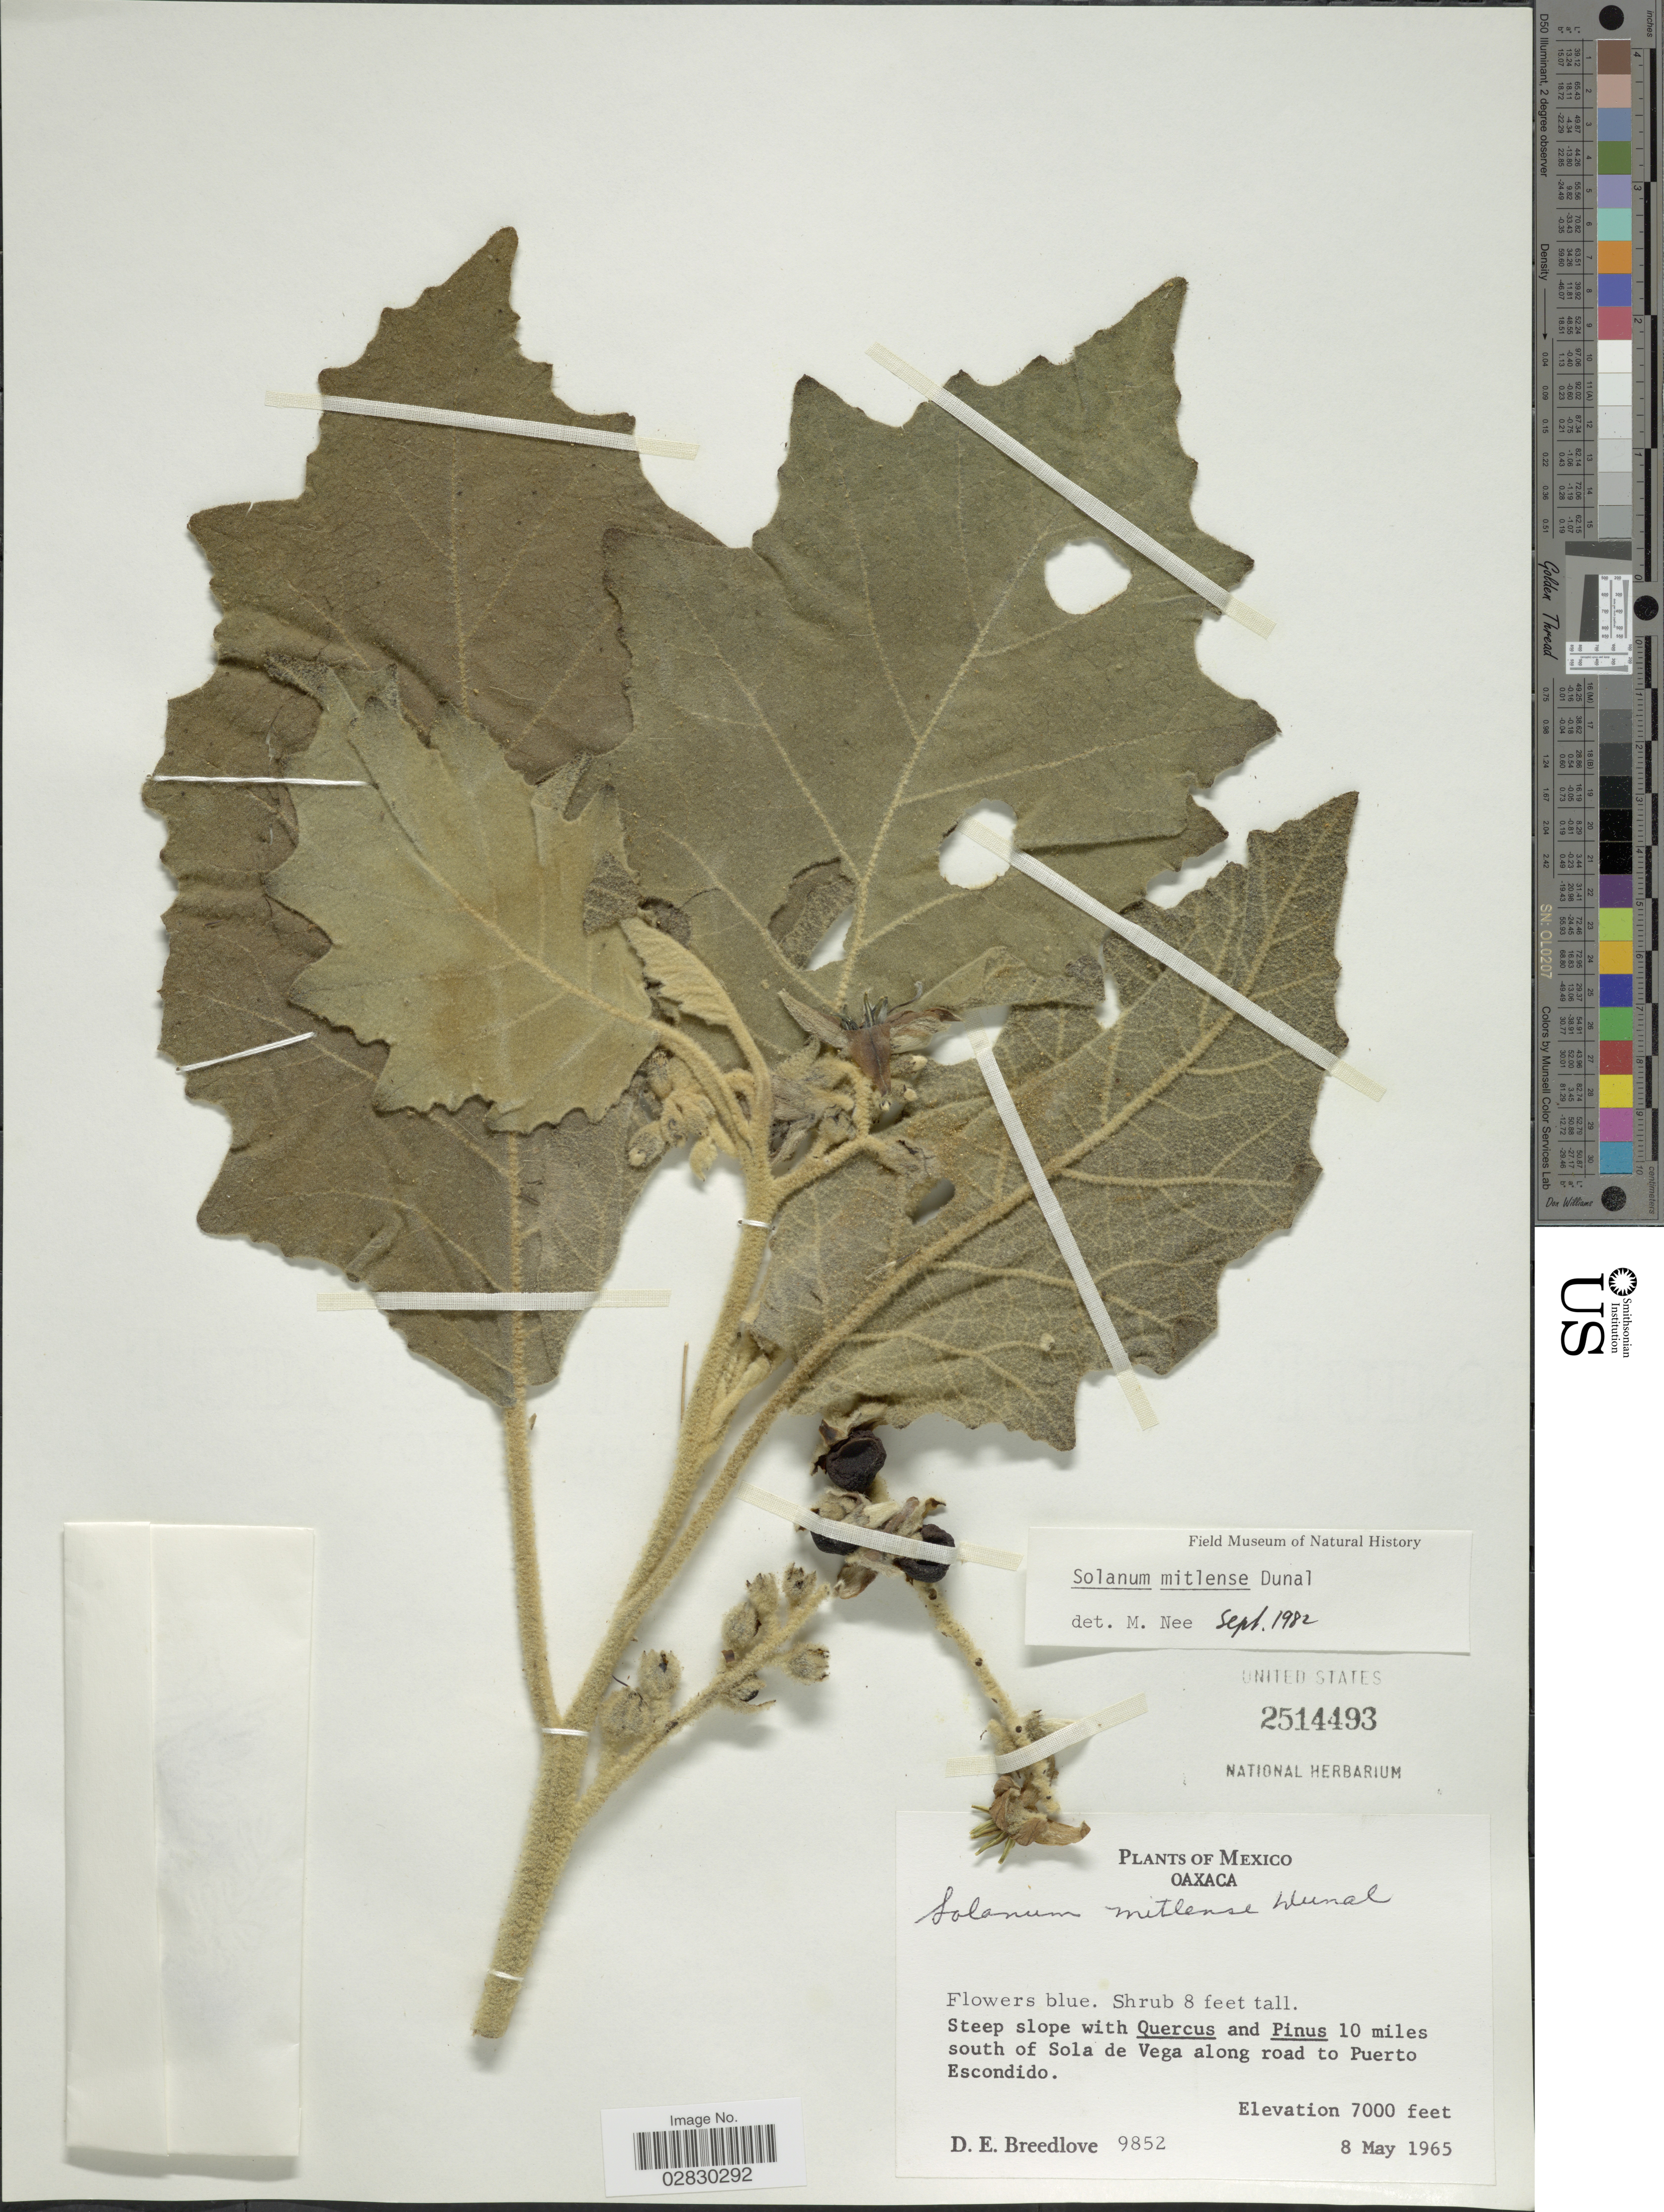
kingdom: Plantae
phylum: Tracheophyta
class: Magnoliopsida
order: Solanales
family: Solanaceae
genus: Solanum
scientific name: Solanum mitlense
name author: Dunal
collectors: D. E. Breedlove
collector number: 9852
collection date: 1965-05-08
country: Mexico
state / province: Oaxaca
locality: Steep slope with Quercus and Pinus 10 miles south of Sola de Vega along road to Puerto Escondido.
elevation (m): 2134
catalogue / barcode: US 2514493